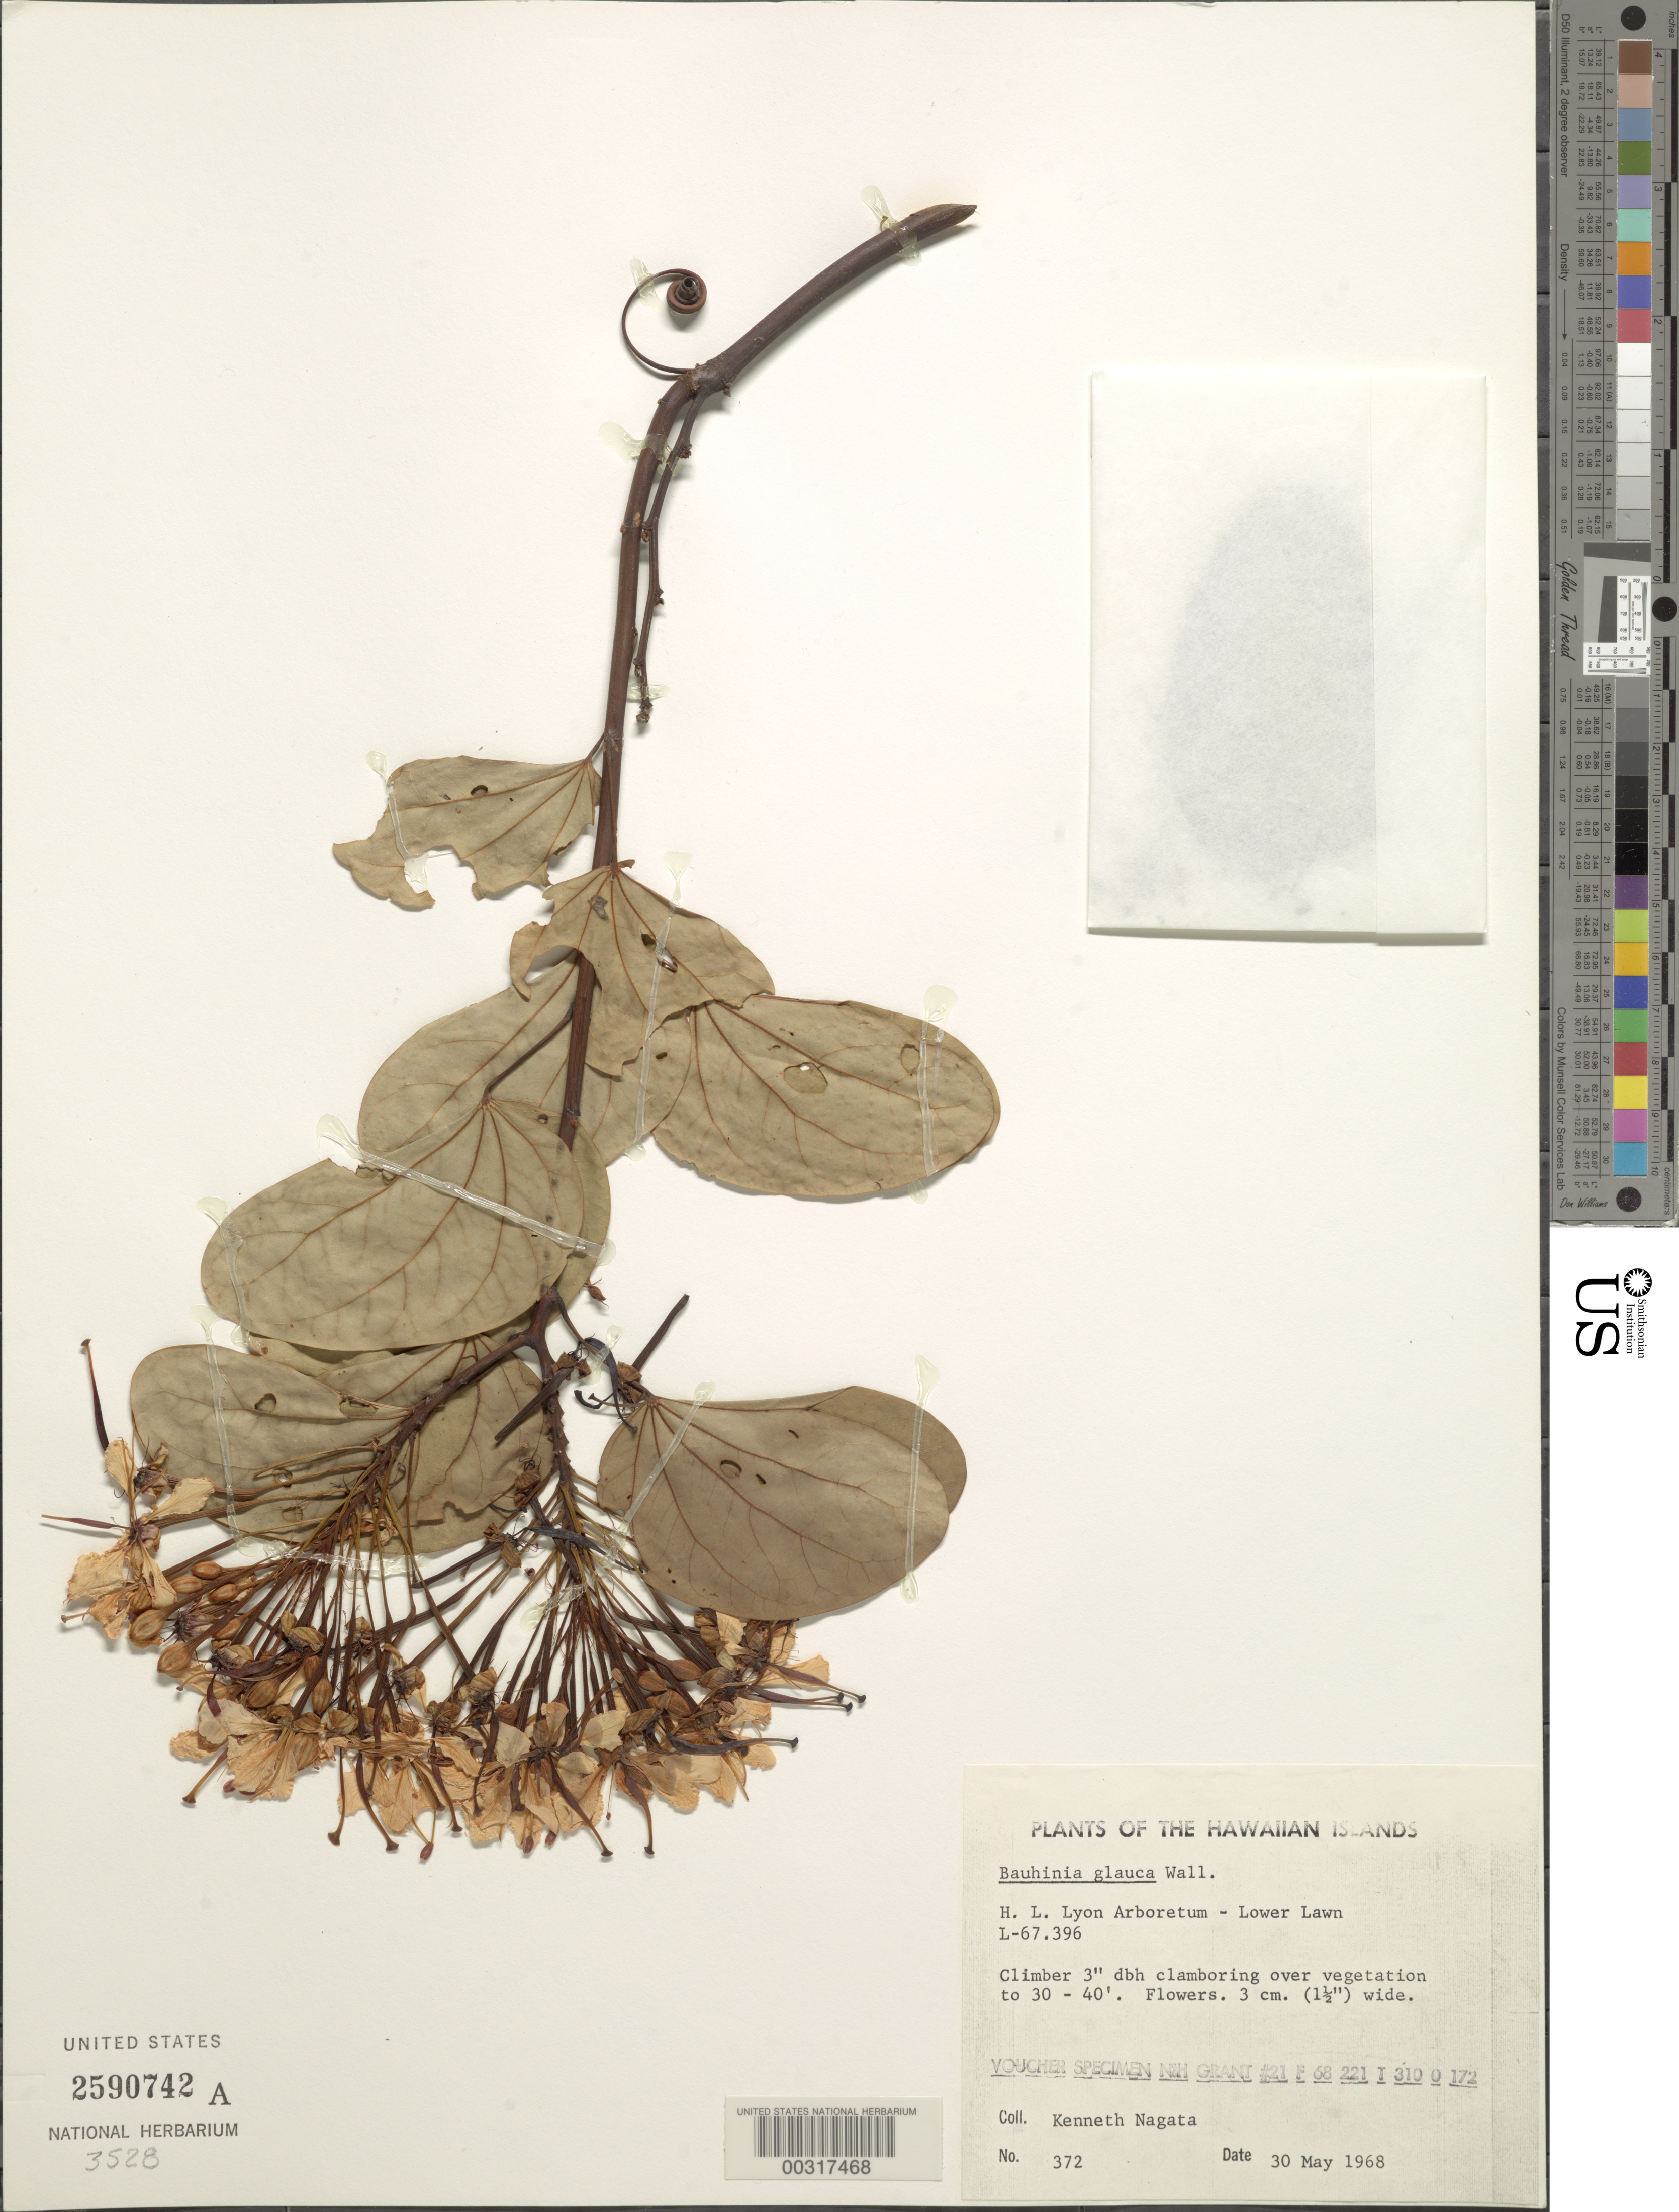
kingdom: Plantae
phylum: Tracheophyta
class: Magnoliopsida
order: Fabales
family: Fabaceae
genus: Bauhinia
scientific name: Bauhinia monandra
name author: Kurz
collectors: K. Nagata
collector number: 372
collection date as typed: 30 May 1968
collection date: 1968-05-30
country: United States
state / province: Hawaii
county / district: Honolulu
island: Oahu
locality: H.l. lyon arboretum - lower lawn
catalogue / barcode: US 2590742A